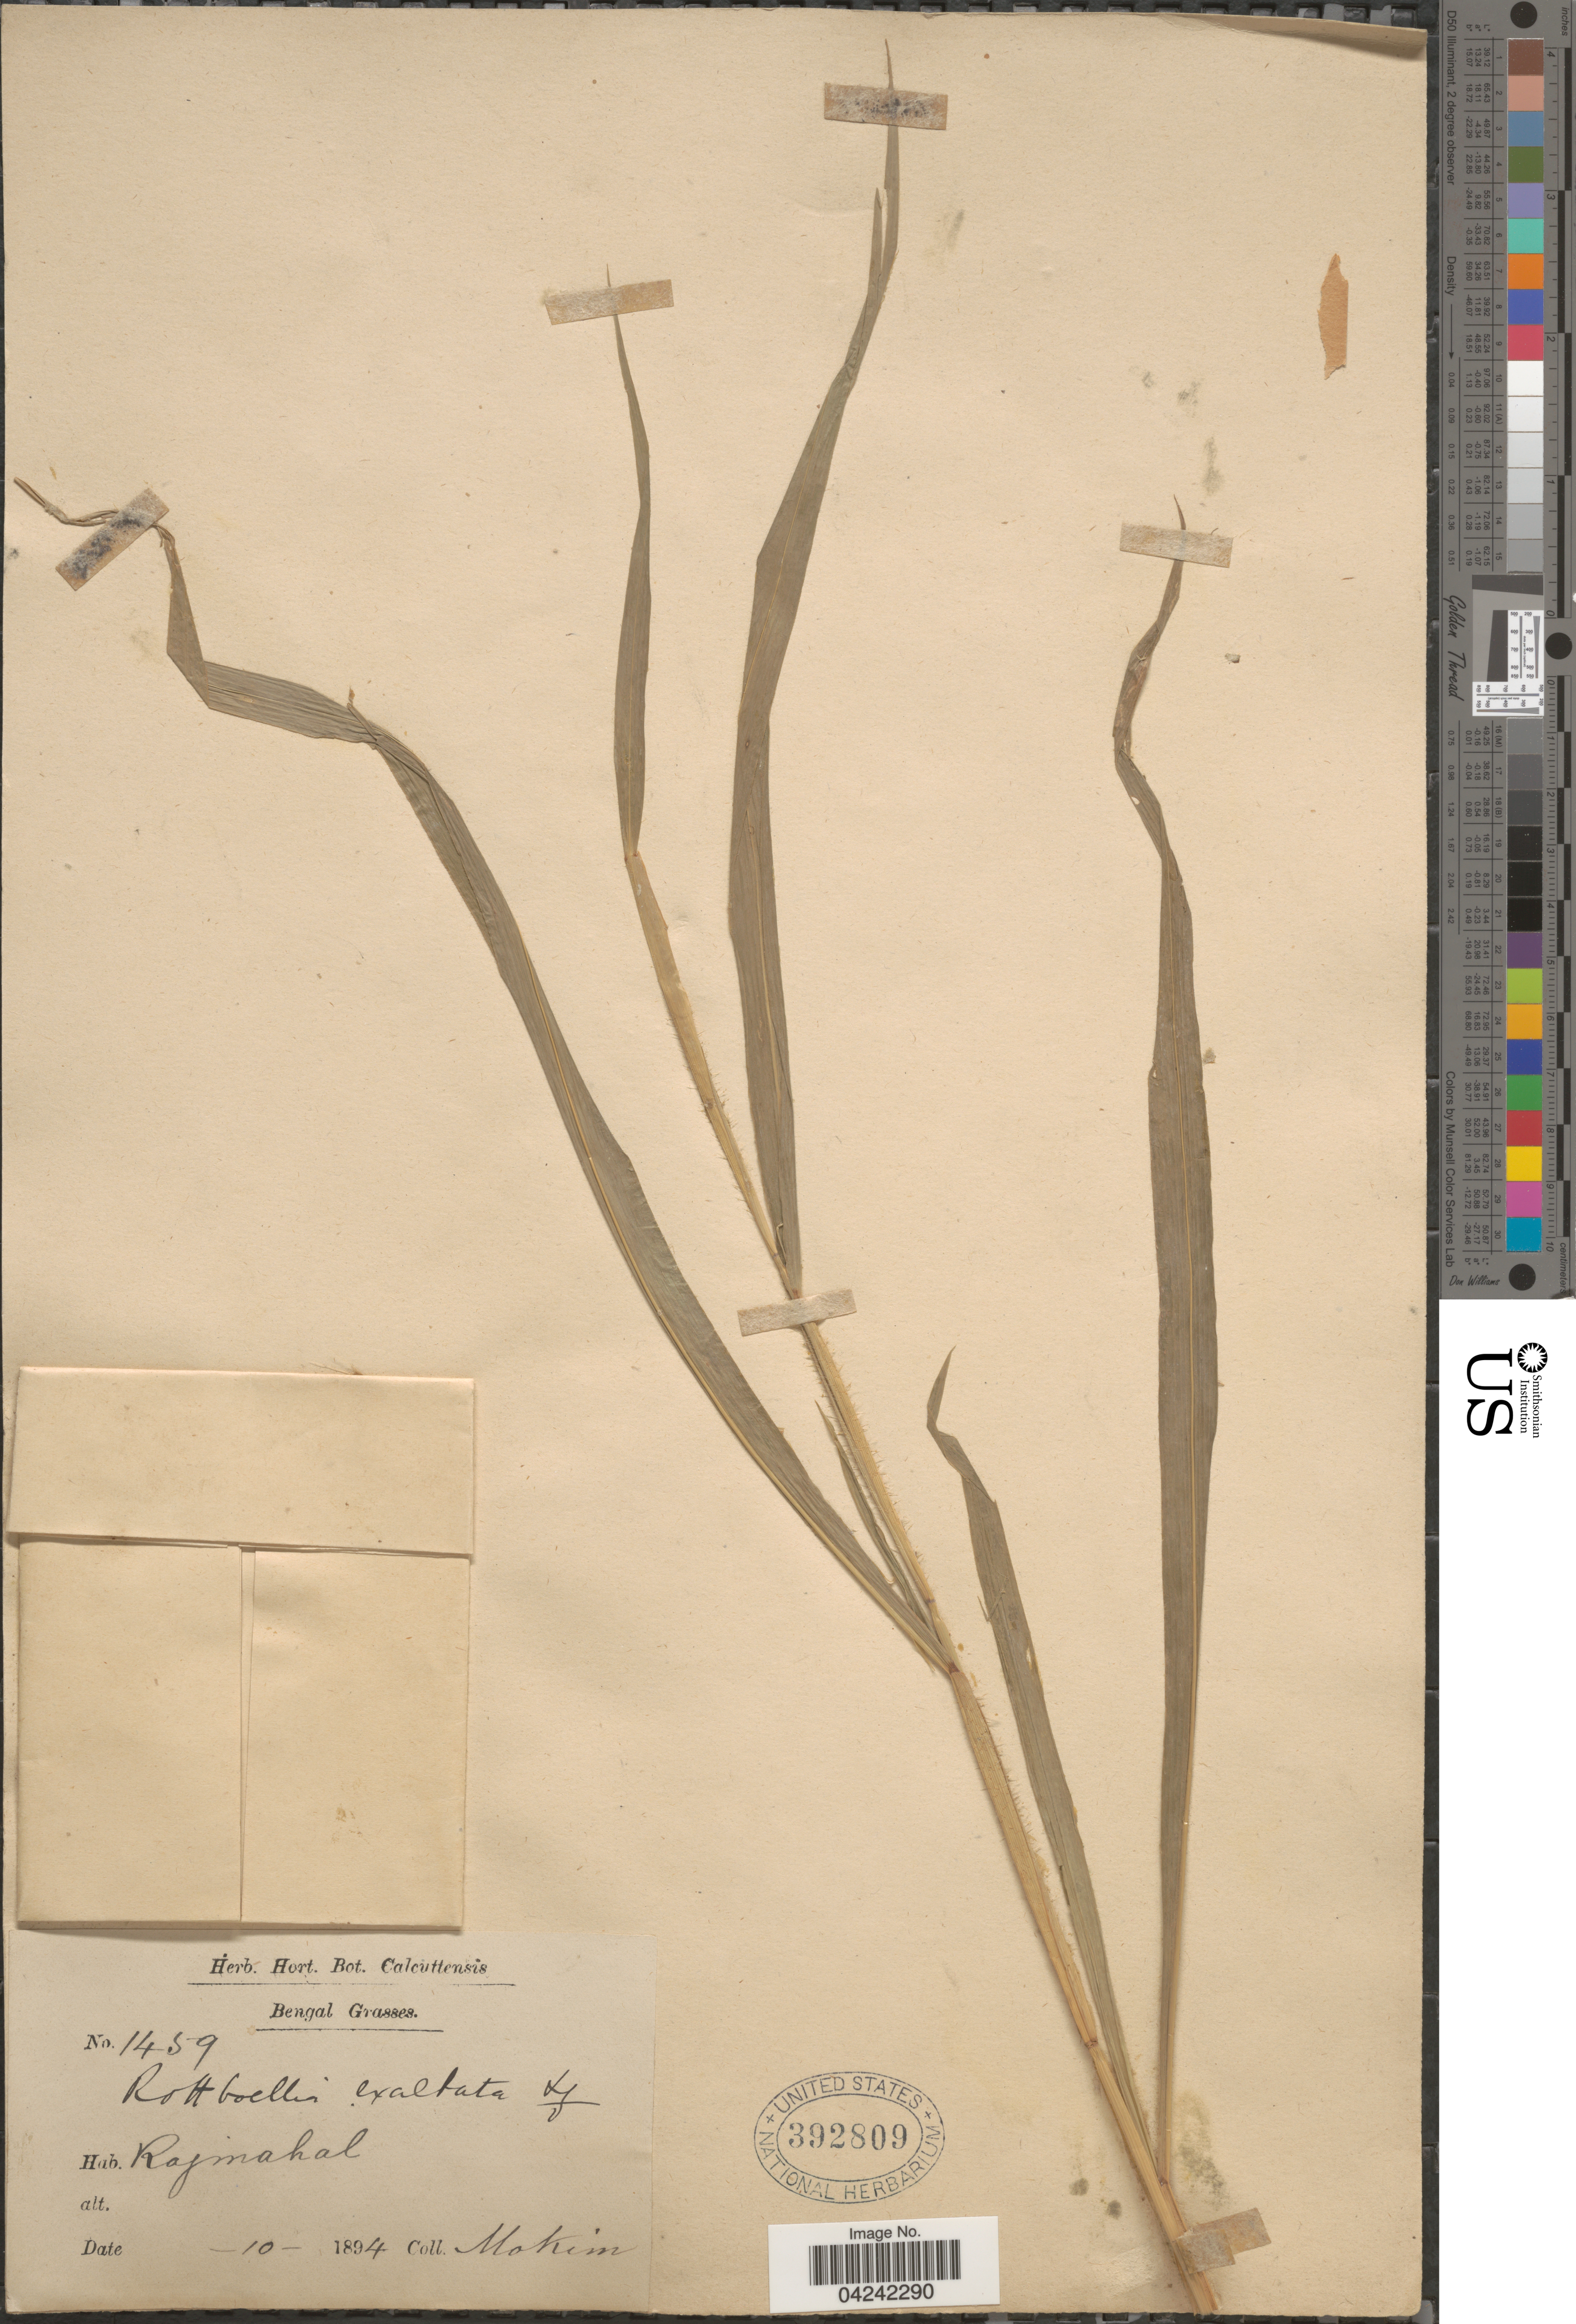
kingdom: Plantae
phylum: Tracheophyta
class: Liliopsida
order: Poales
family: Poaceae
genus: Rottboellia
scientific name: Rottboellia cochinchinensis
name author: (Lour.) Clayton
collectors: -. Mokim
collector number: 1459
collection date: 1894-10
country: India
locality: Bengal. Rajmahal.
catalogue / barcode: US 392809